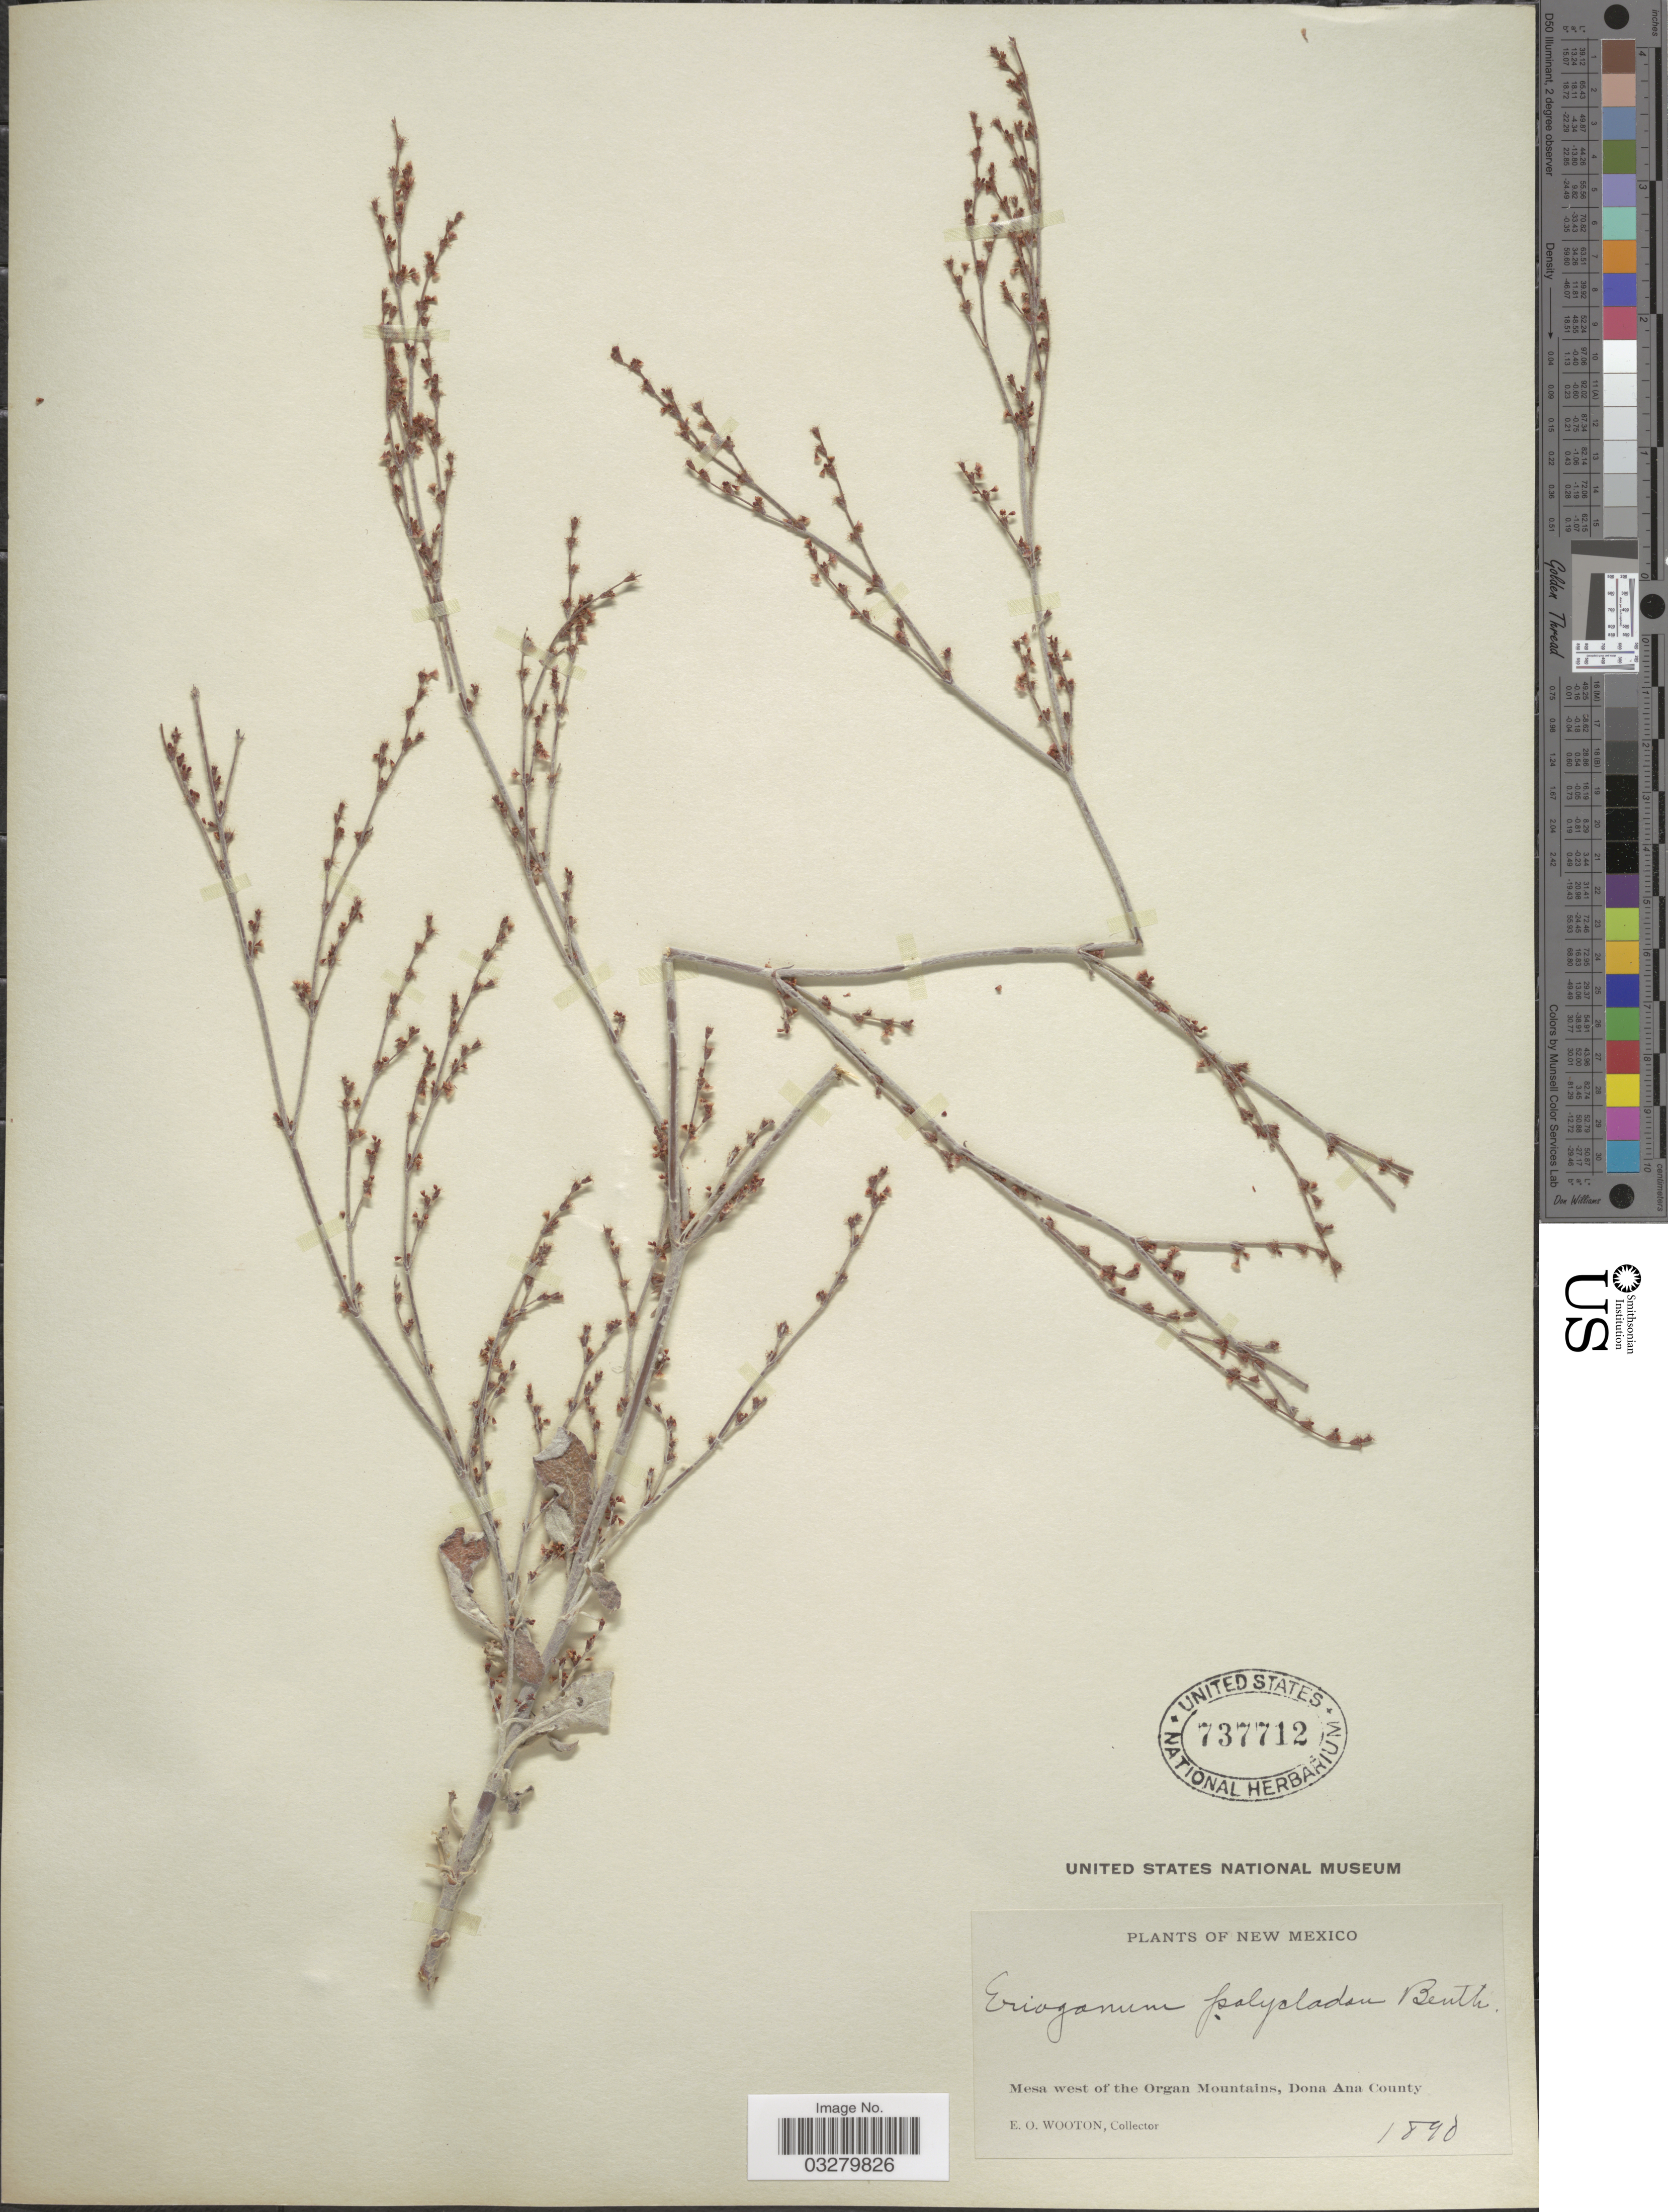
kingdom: Plantae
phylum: Tracheophyta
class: Magnoliopsida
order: Caryophyllales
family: Polygonaceae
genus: Eriogonum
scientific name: Eriogonum polycladon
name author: Benth.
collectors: E. O. Wooton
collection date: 1890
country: United States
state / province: New Mexico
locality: Mesa west of the Organ Mountains, Dona Ana County.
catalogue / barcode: US 737712